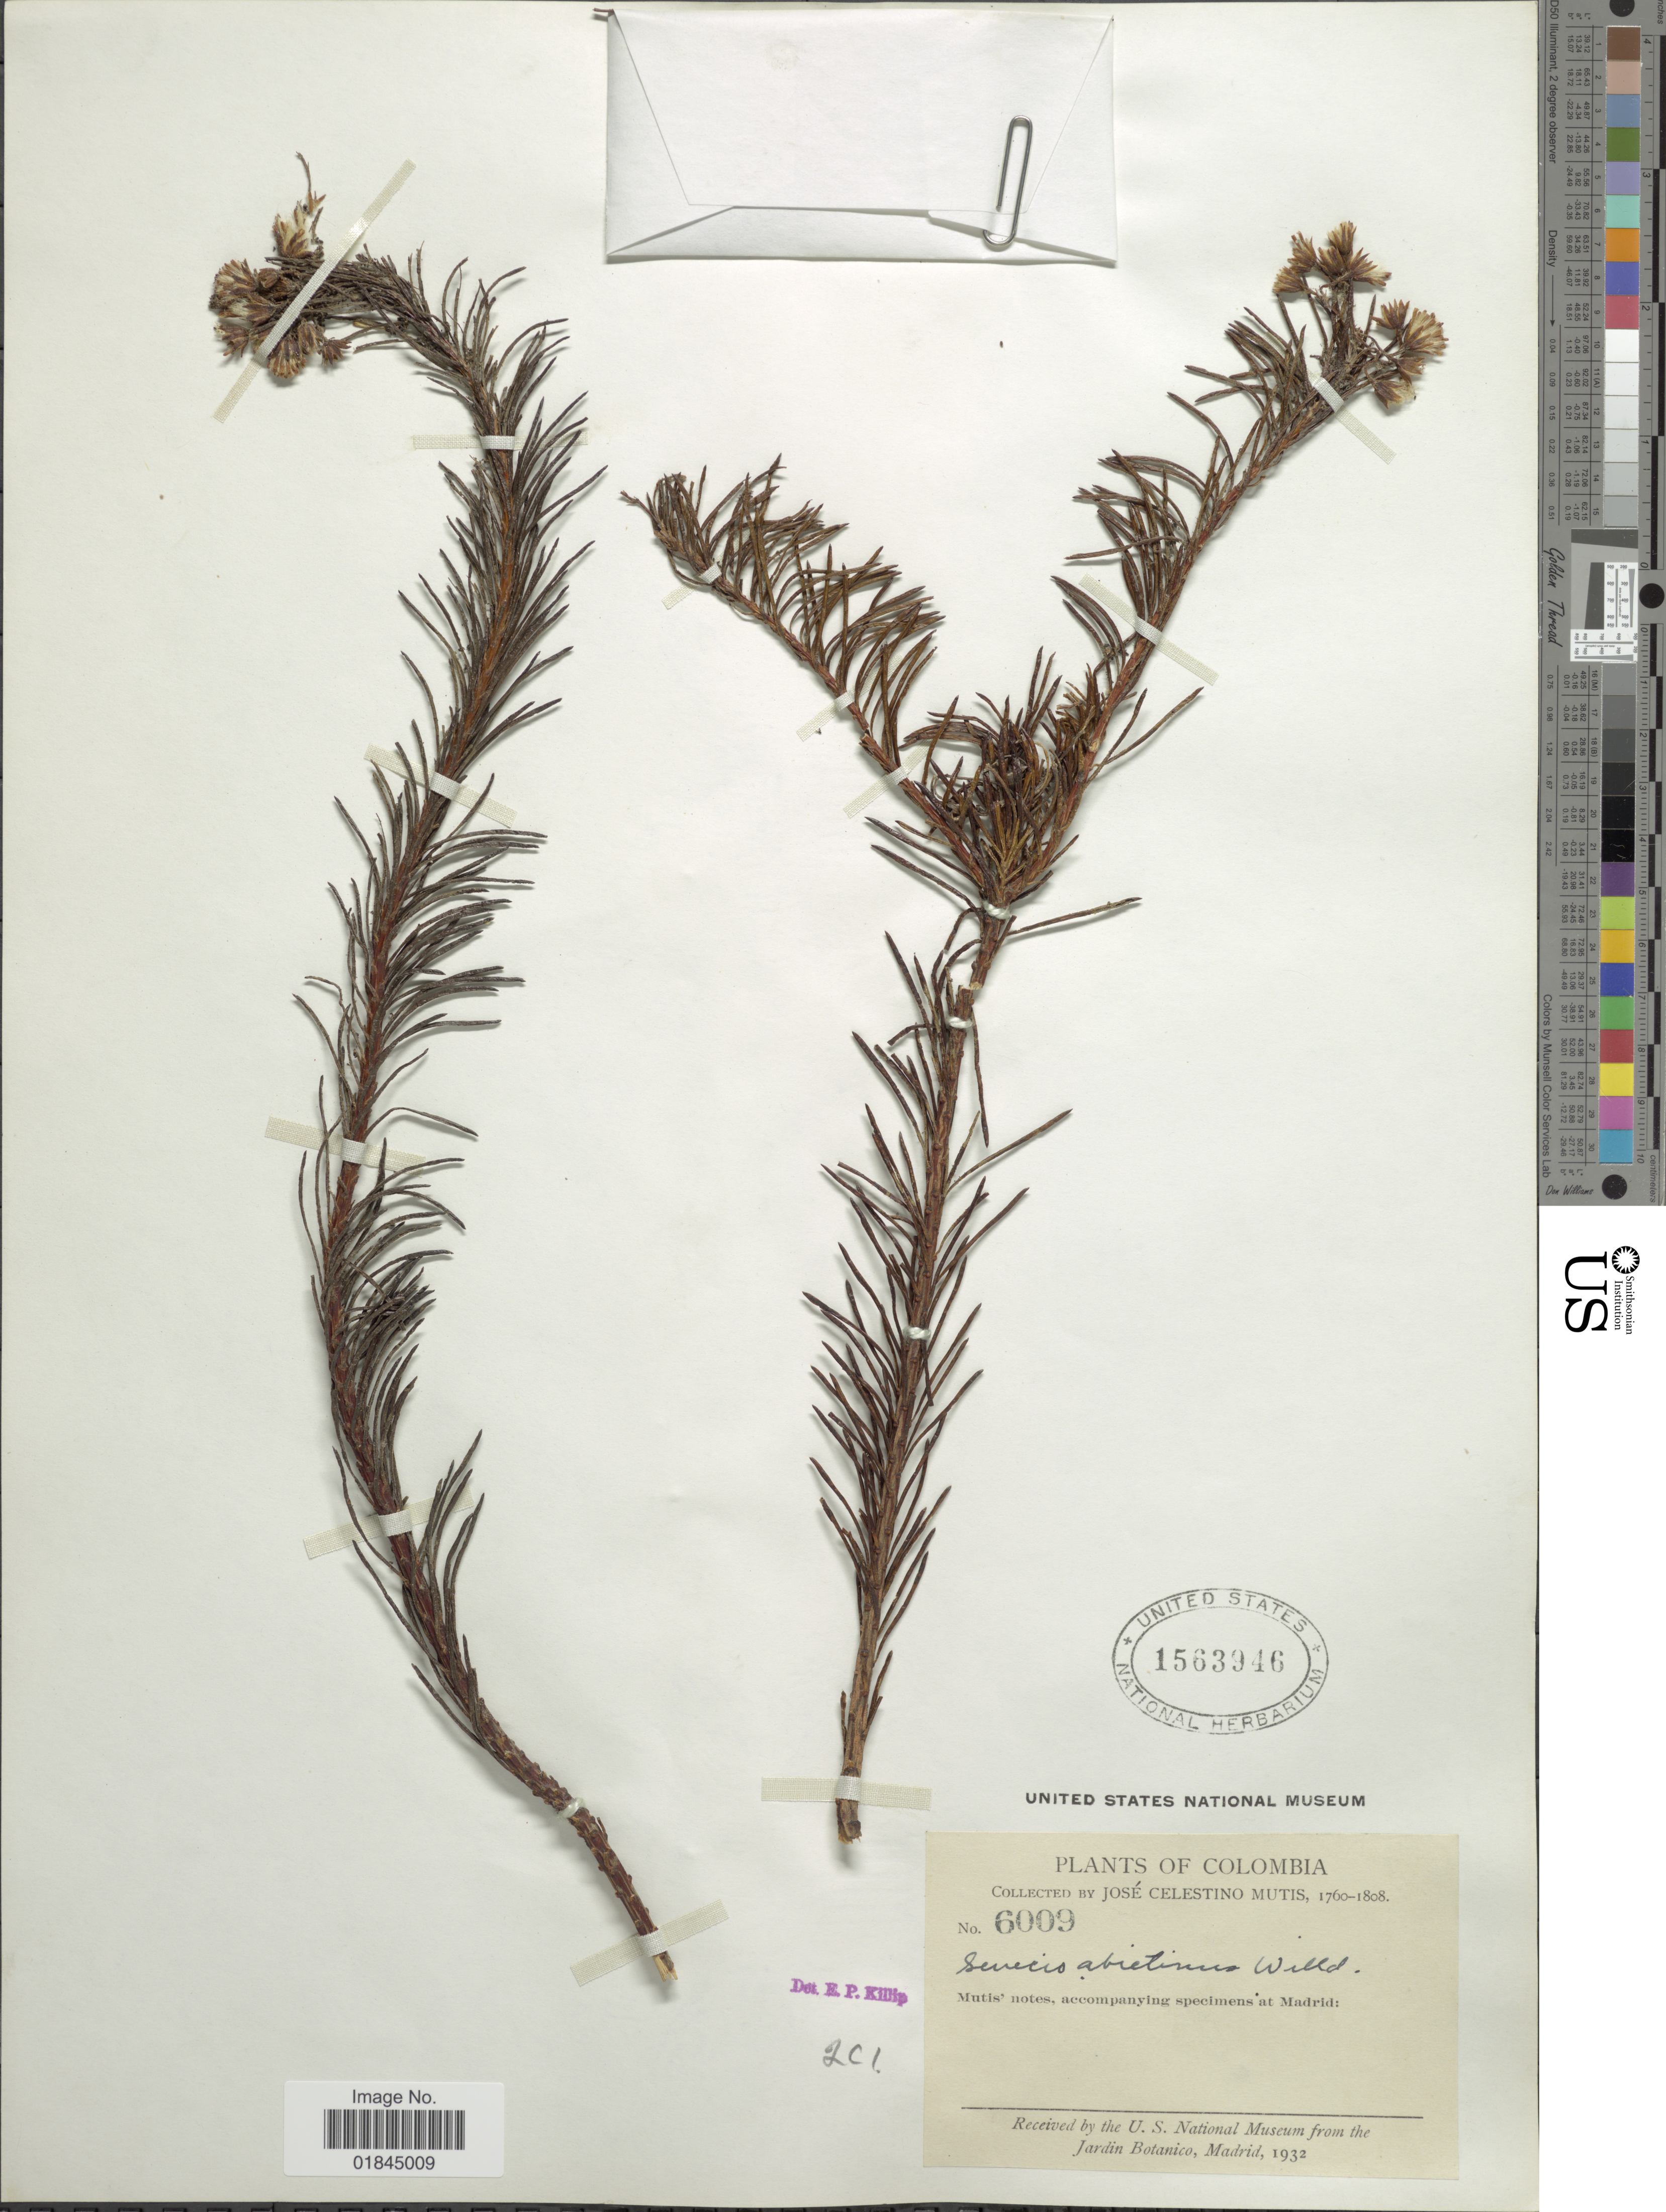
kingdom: Plantae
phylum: Tracheophyta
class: Magnoliopsida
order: Asterales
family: Asteraceae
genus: Pentacalia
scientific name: Pentacalia abietina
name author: (Willd. ex Wedd.) Cuatrec.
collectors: J. C. B. Mutis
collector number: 6009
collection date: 1760/1808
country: Colombia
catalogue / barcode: US 1563946